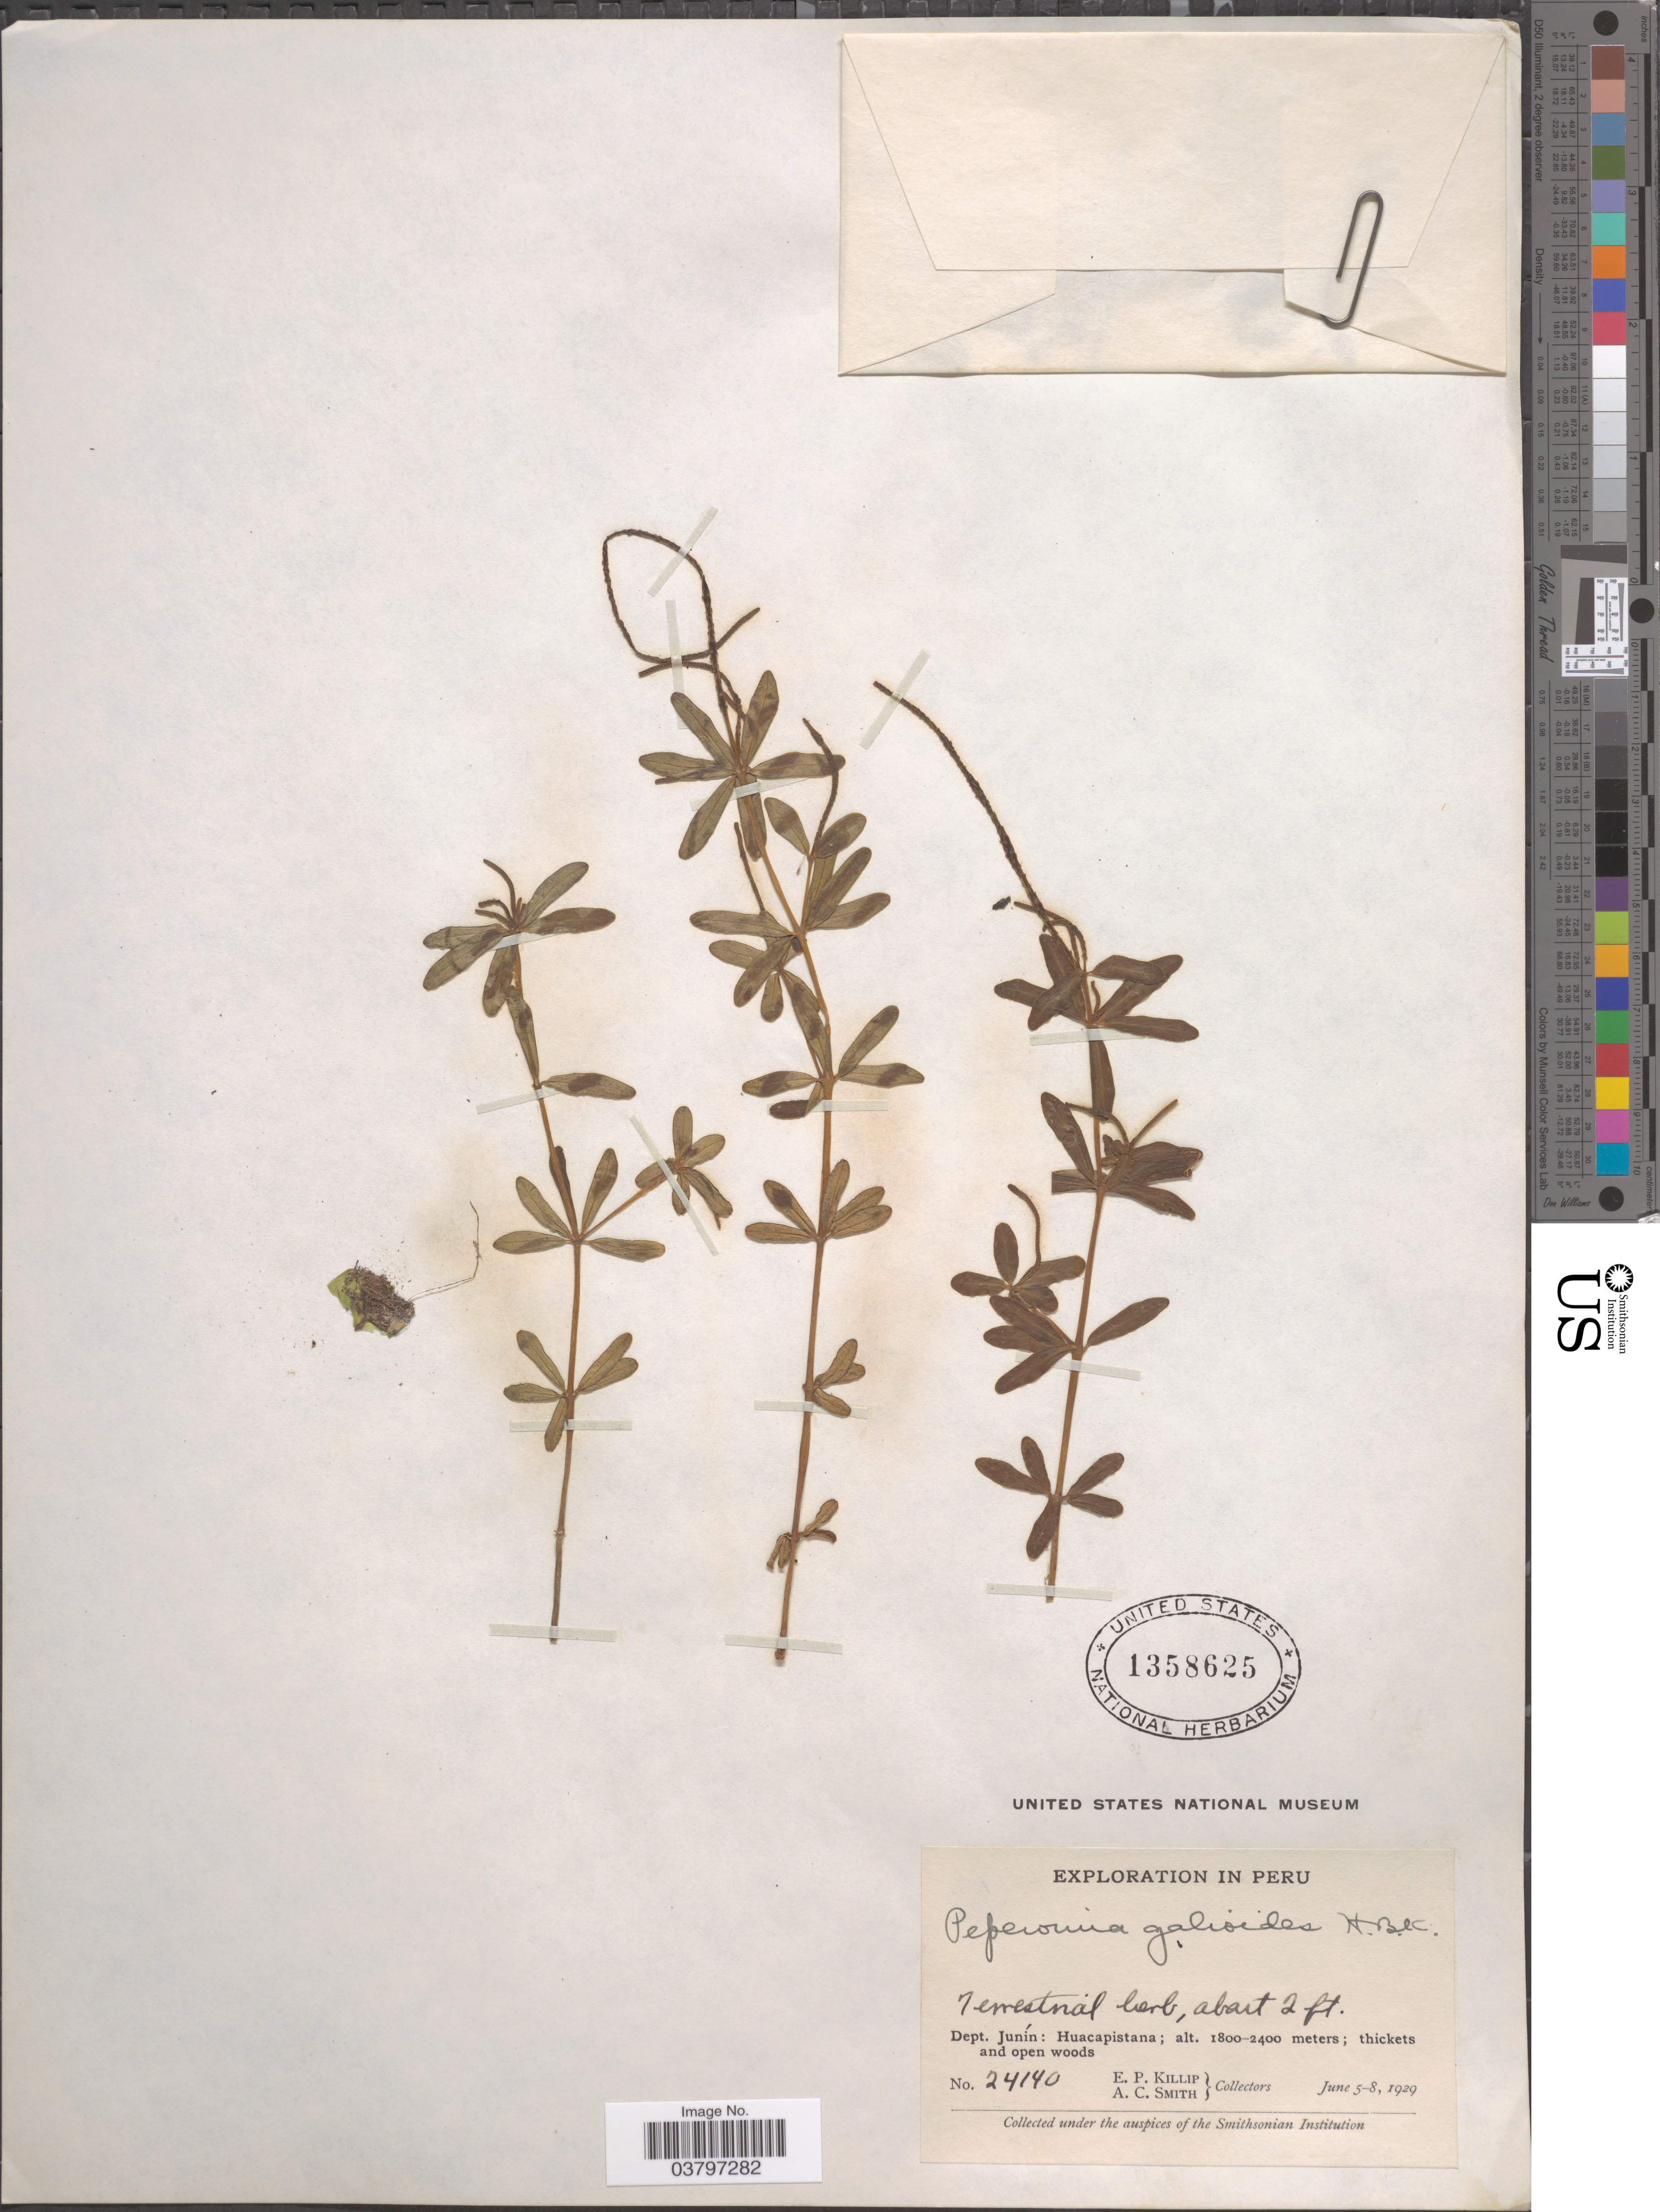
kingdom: Plantae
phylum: Tracheophyta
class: Magnoliopsida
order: Piperales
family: Piperaceae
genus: Peperomia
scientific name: Peperomia galioides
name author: Kunth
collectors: E. P. Killip & A. C. Smith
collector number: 24140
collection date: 1929-06-05/1929-06-08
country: Peru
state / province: Junín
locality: Dept. Junín: Huacapistana.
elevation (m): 1800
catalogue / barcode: US 1358625